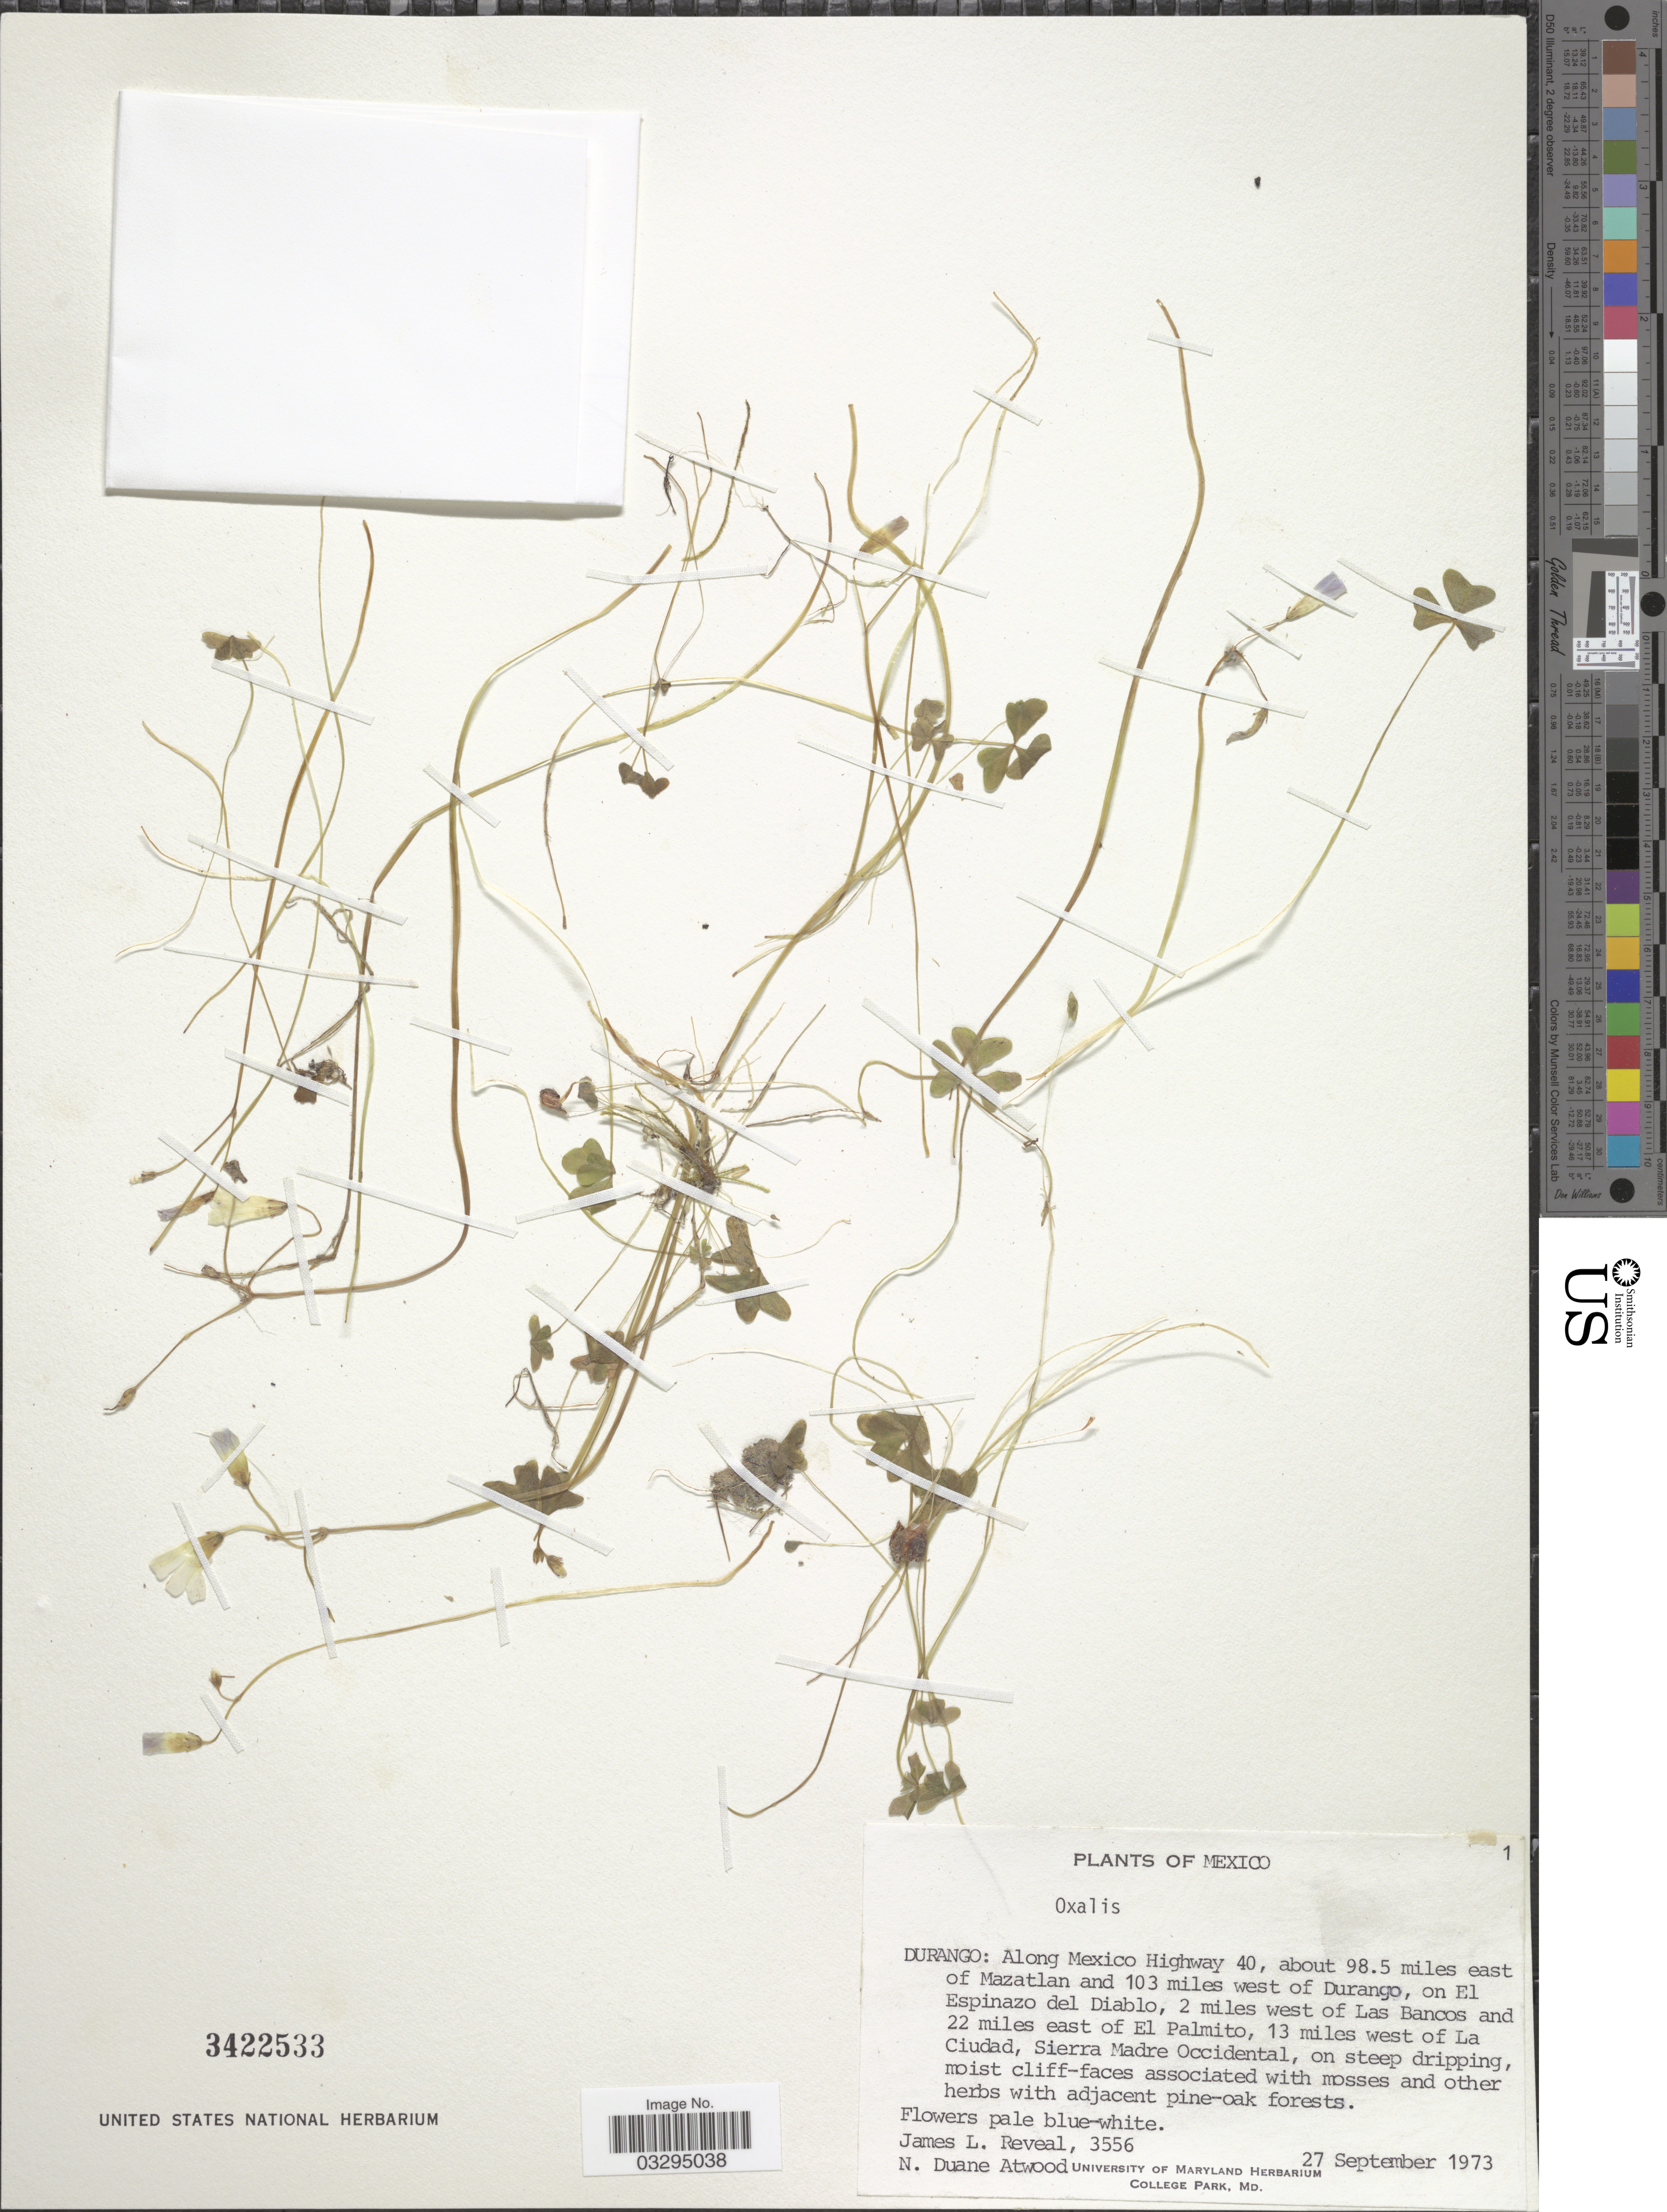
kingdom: Plantae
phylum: Tracheophyta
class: Magnoliopsida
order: Oxalidales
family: Oxalidaceae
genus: Oxalis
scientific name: Oxalis sp.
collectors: J. L. Reveal & N. Atwood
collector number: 3556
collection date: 1973-09-27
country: Mexico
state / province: Durango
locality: Durango: Along Mexico Highway 40, about 98.5 miles east of Mazatlan and 103 miles west of Durango, on El Espinazo del Diablo, 2 miles west of Las Bancos and 22 miles east of El Palmito, 13 miles west of La Ciudad, Sierra Madre Occidental.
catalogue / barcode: US 3422533